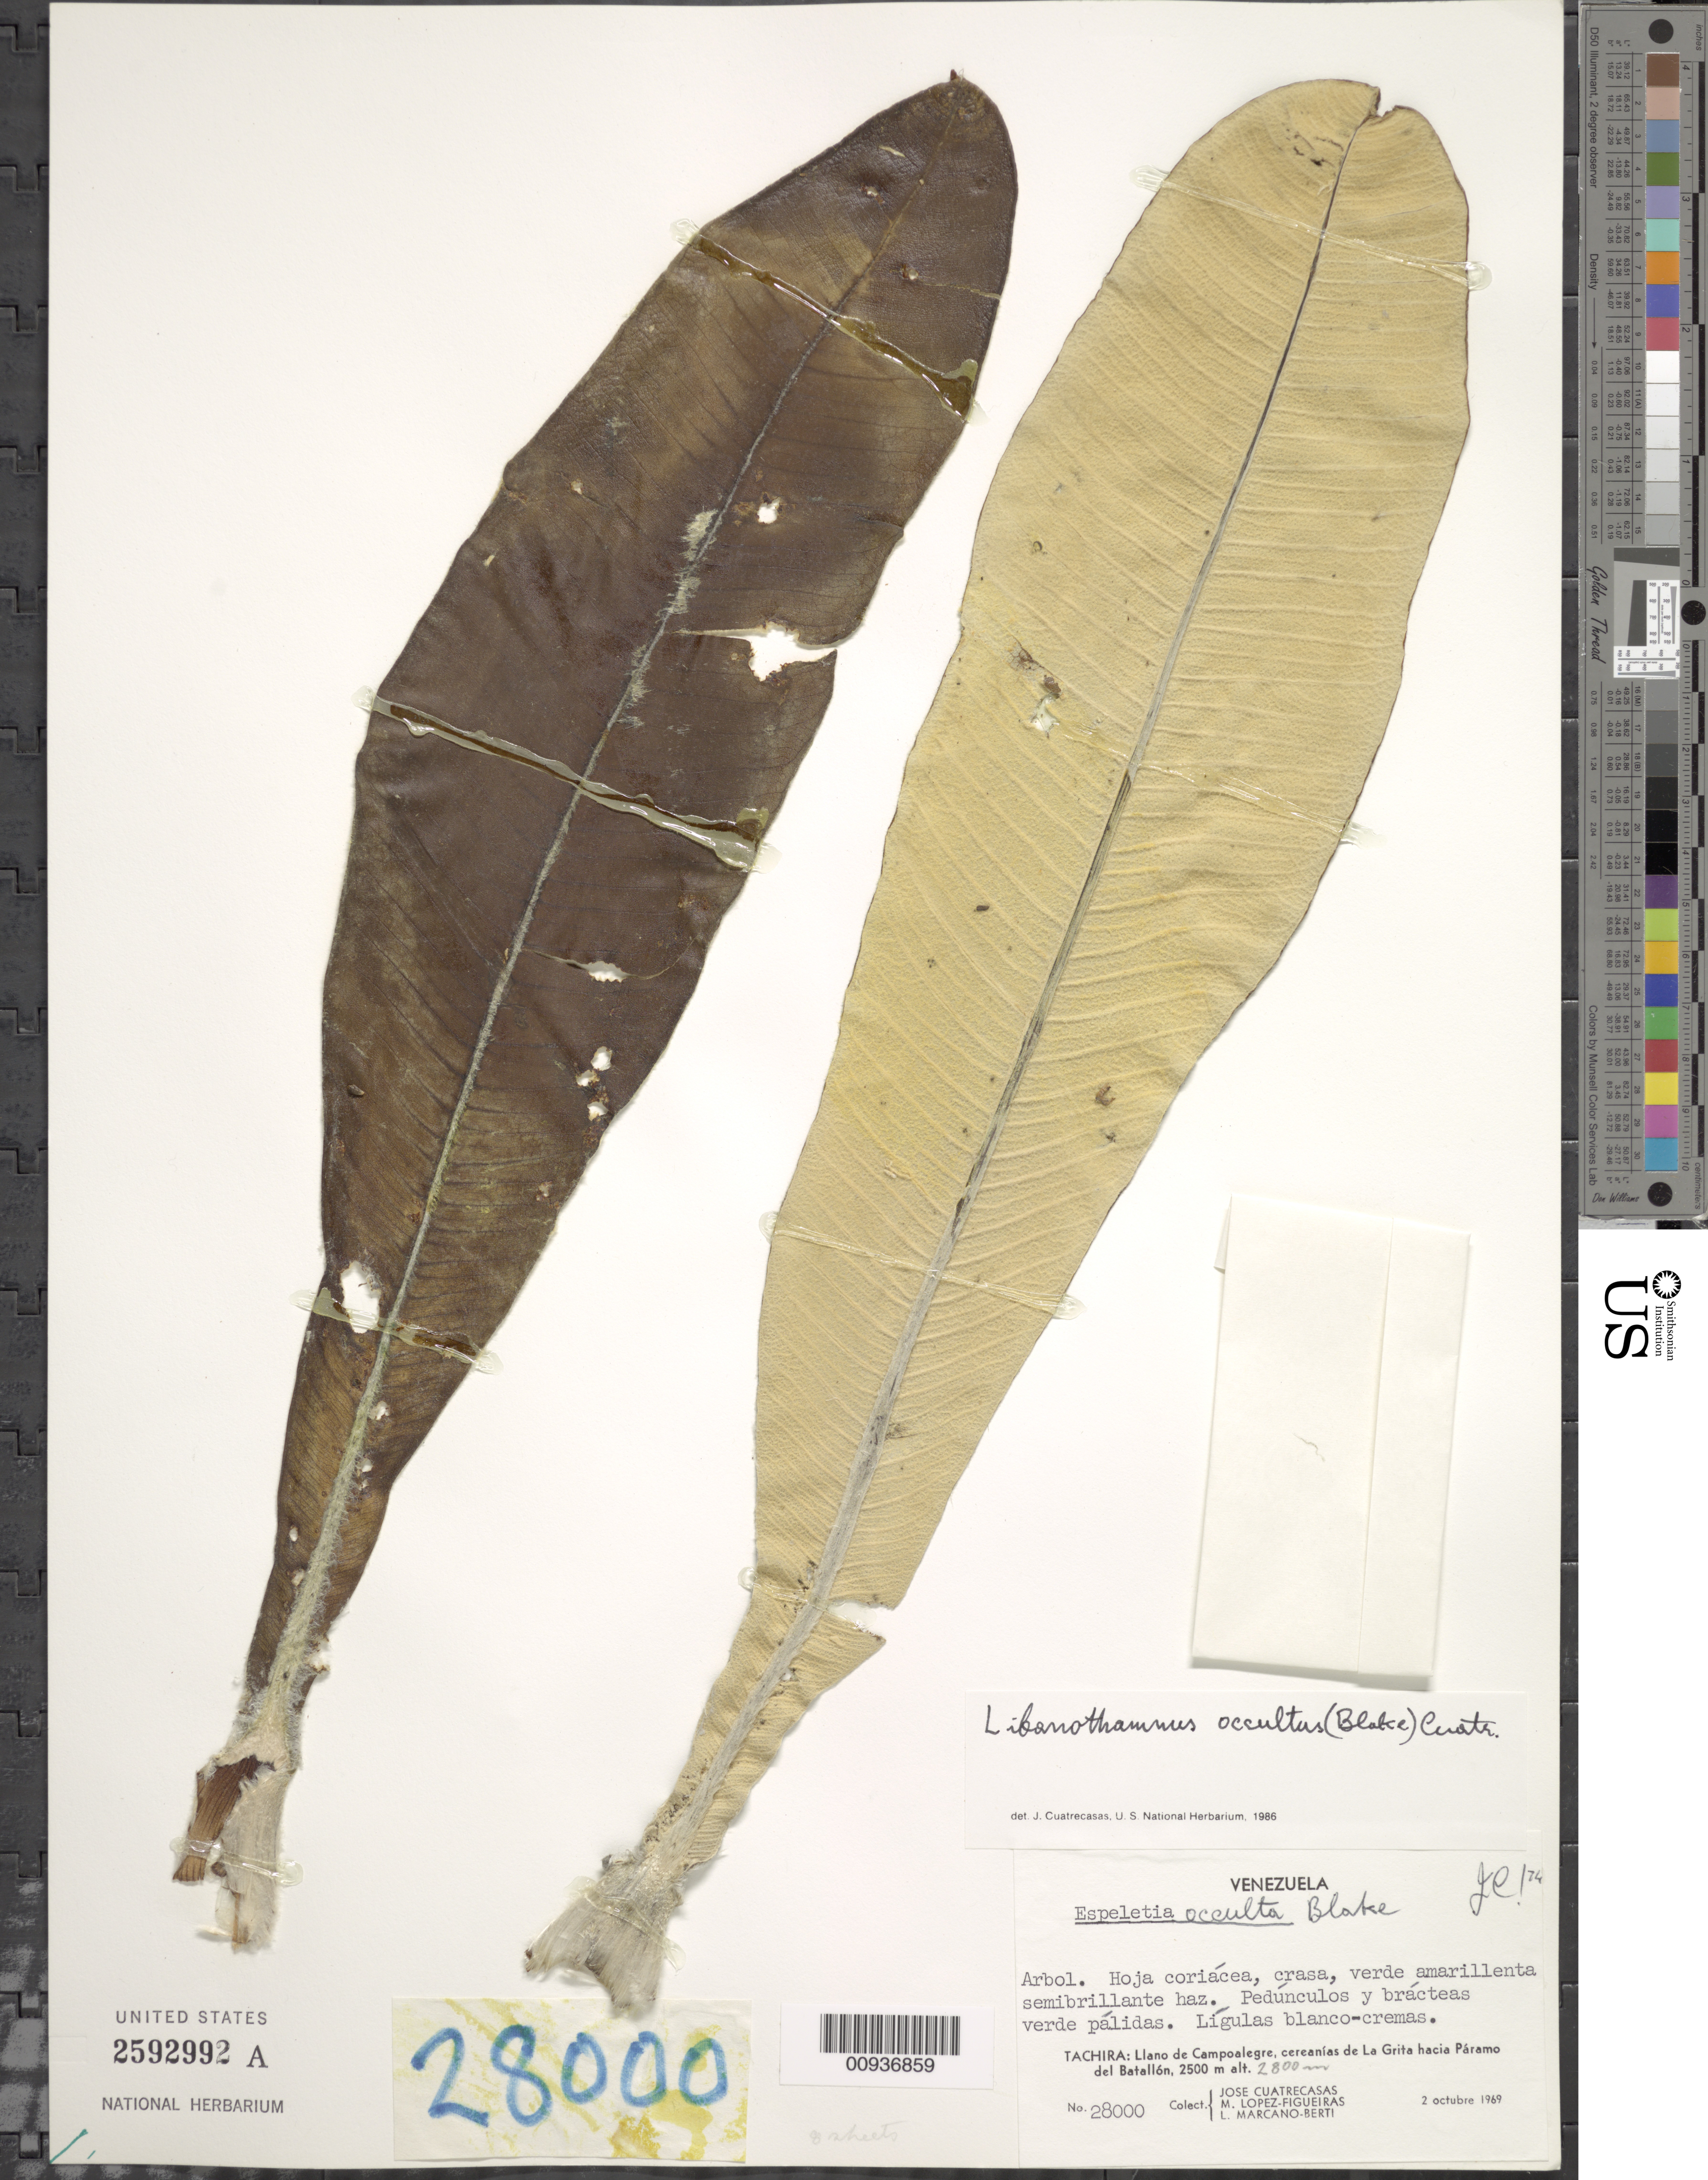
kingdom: Plantae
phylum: Tracheophyta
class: Magnoliopsida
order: Asterales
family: Asteraceae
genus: Libanothamnus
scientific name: Libanothamnus occultus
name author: (S.F. Blake) Cuatrec.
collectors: J. Cuatrecasas, M. López Figueiras & L. Marcano-Berti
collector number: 28000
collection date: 1969-10-02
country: Venezuela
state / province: Tachira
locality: Llano de Campoalegre, cercanias de La Grita hacia Paramo del Batallon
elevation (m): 2500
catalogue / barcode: US 2592992A